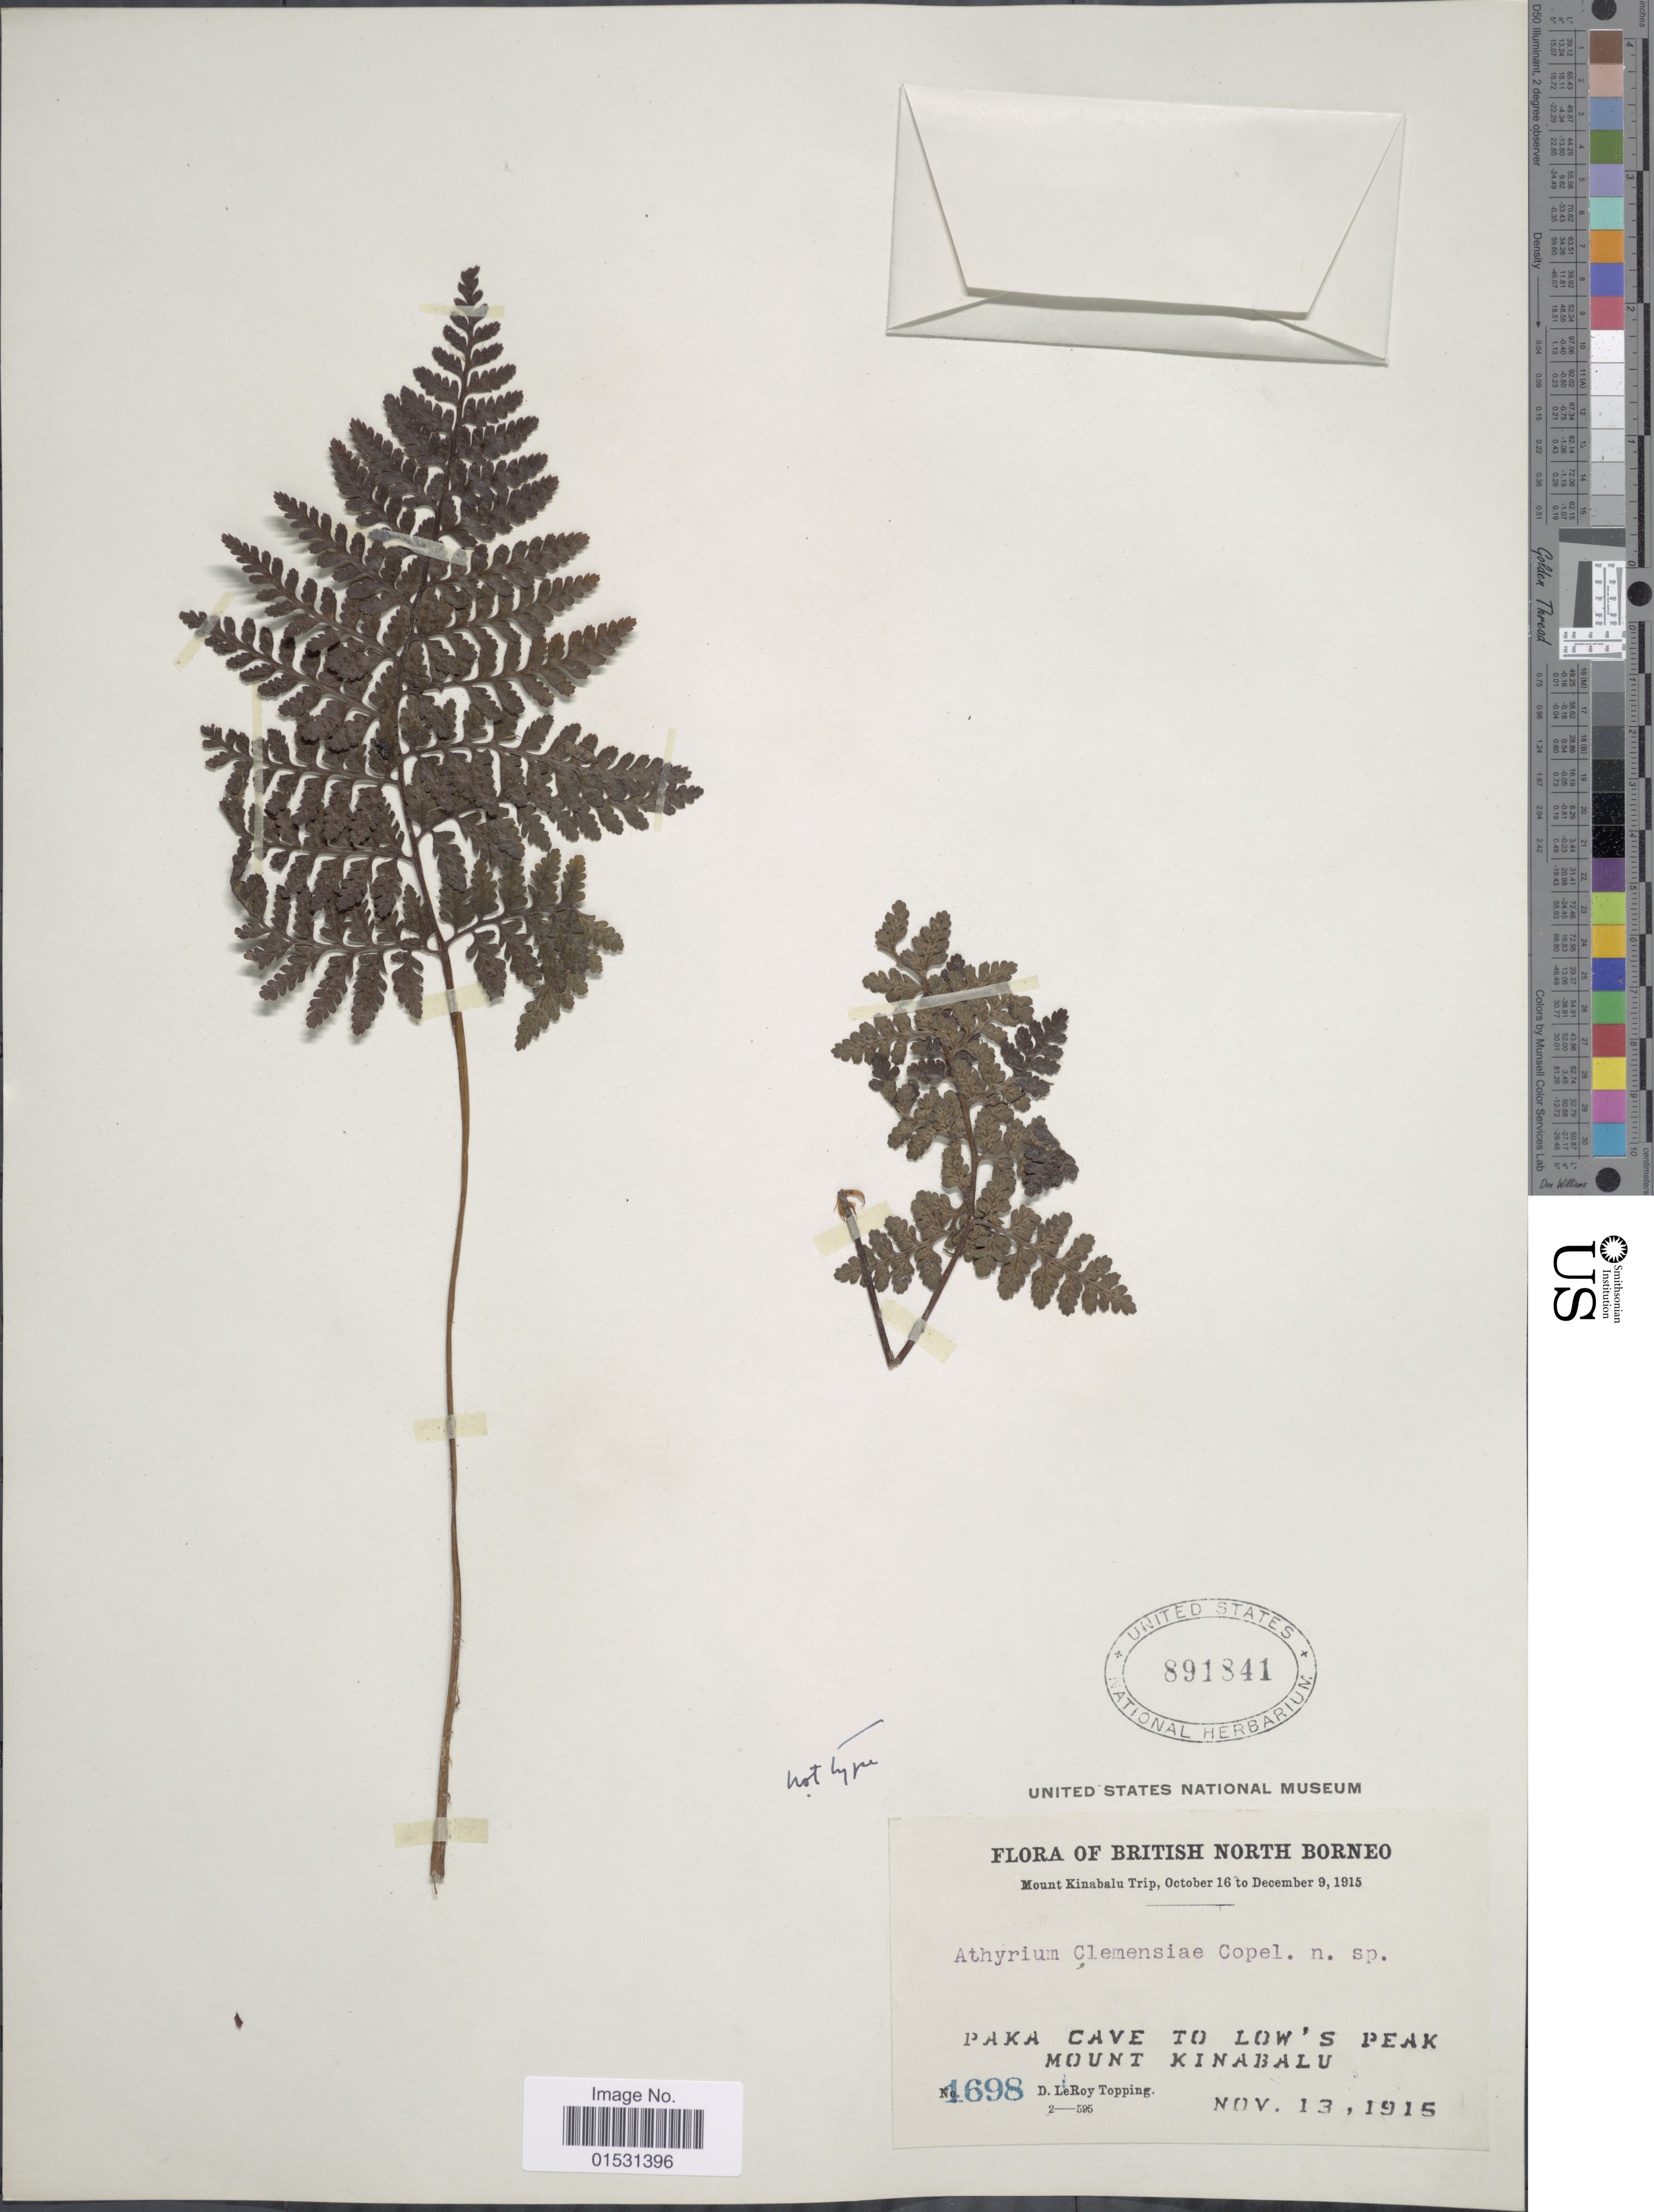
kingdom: Plantae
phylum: Tracheophyta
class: Polypodiopsida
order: Polypodiales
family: Athyriaceae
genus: Athyrium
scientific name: Athyrium clemensiae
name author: Copel.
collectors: D. L. Topping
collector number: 1698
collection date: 1915-11-13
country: Malaysia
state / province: Sabah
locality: British North Borneo. paka Cave to Low's Peak. Mount Kinabalu.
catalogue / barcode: US 891841